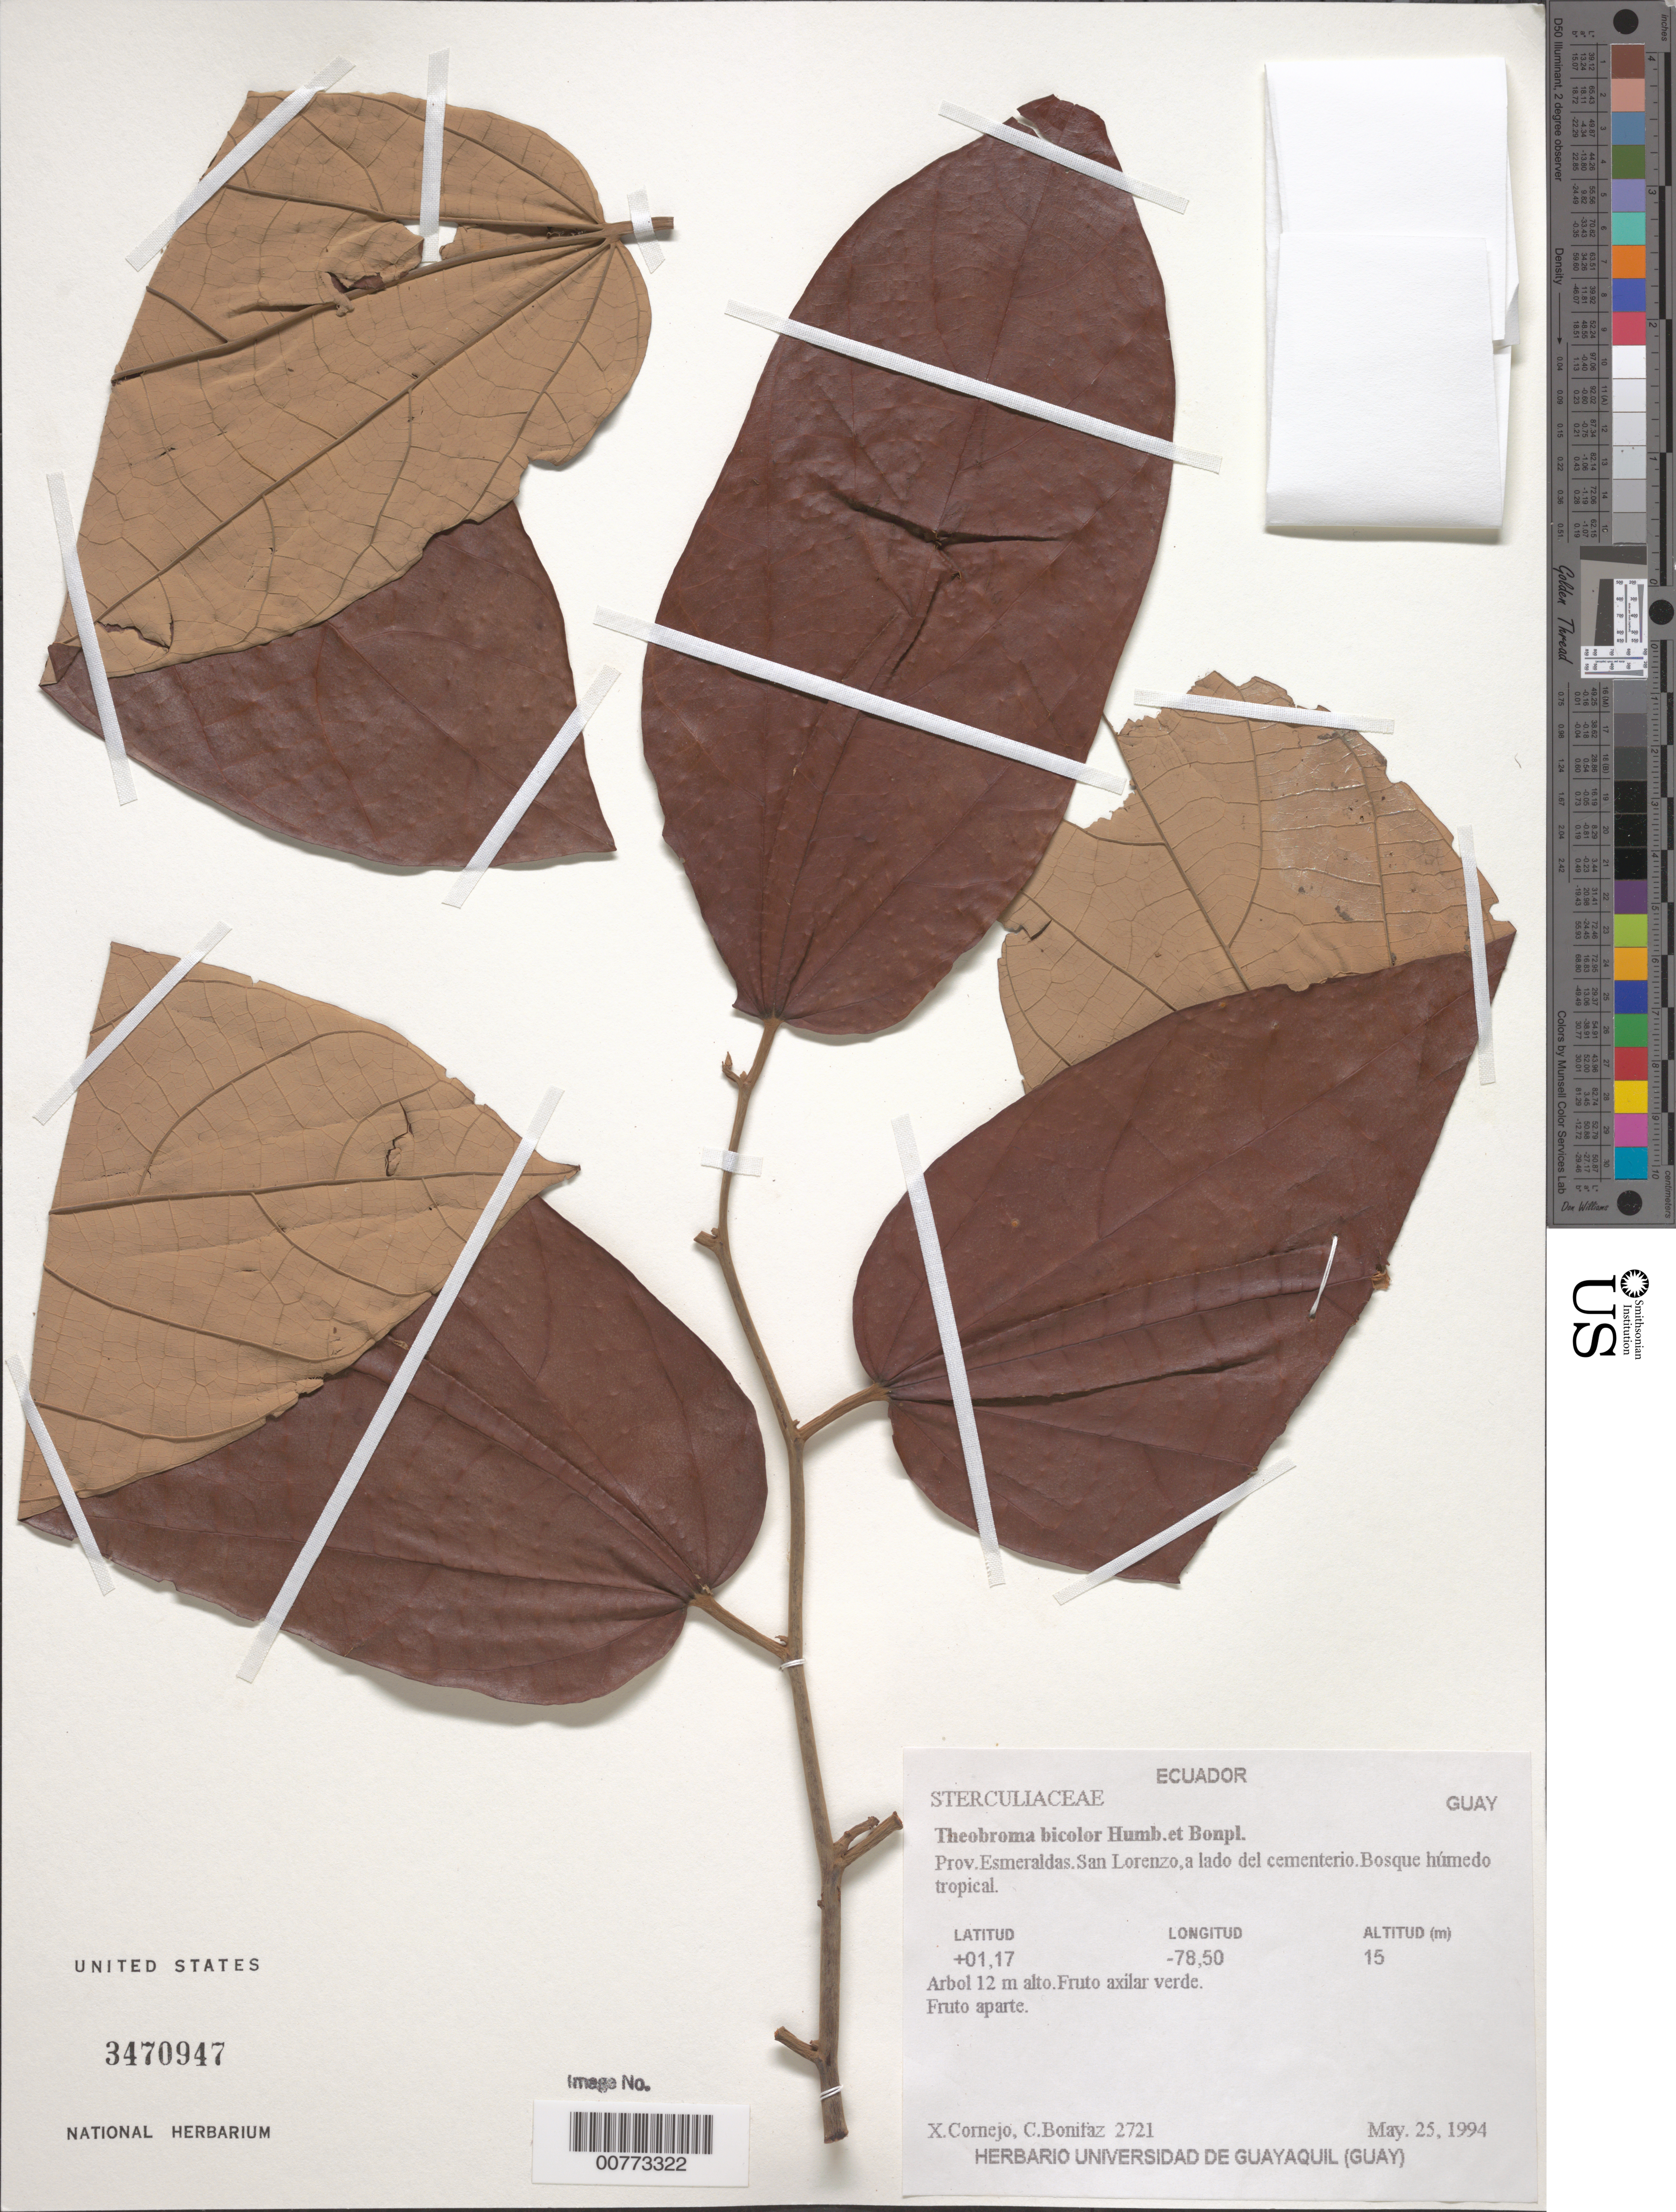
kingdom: Plantae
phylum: Tracheophyta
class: Magnoliopsida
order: Malvales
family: Malvaceae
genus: Theobroma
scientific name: Theobroma bicolor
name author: Bonpl.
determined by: Dorr, L. J., (BOT), Smithsonian Institution - National Museum of Natural History (UNITED STATES)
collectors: X. F. Cornejo & C. Bonitáz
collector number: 2721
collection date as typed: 25 May 1994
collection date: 1994-05-25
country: Ecuador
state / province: Esmeraldas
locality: San Lorenzo, a lado del cementerio.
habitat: Bosque húmedo tropical.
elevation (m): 15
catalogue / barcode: US 3470947